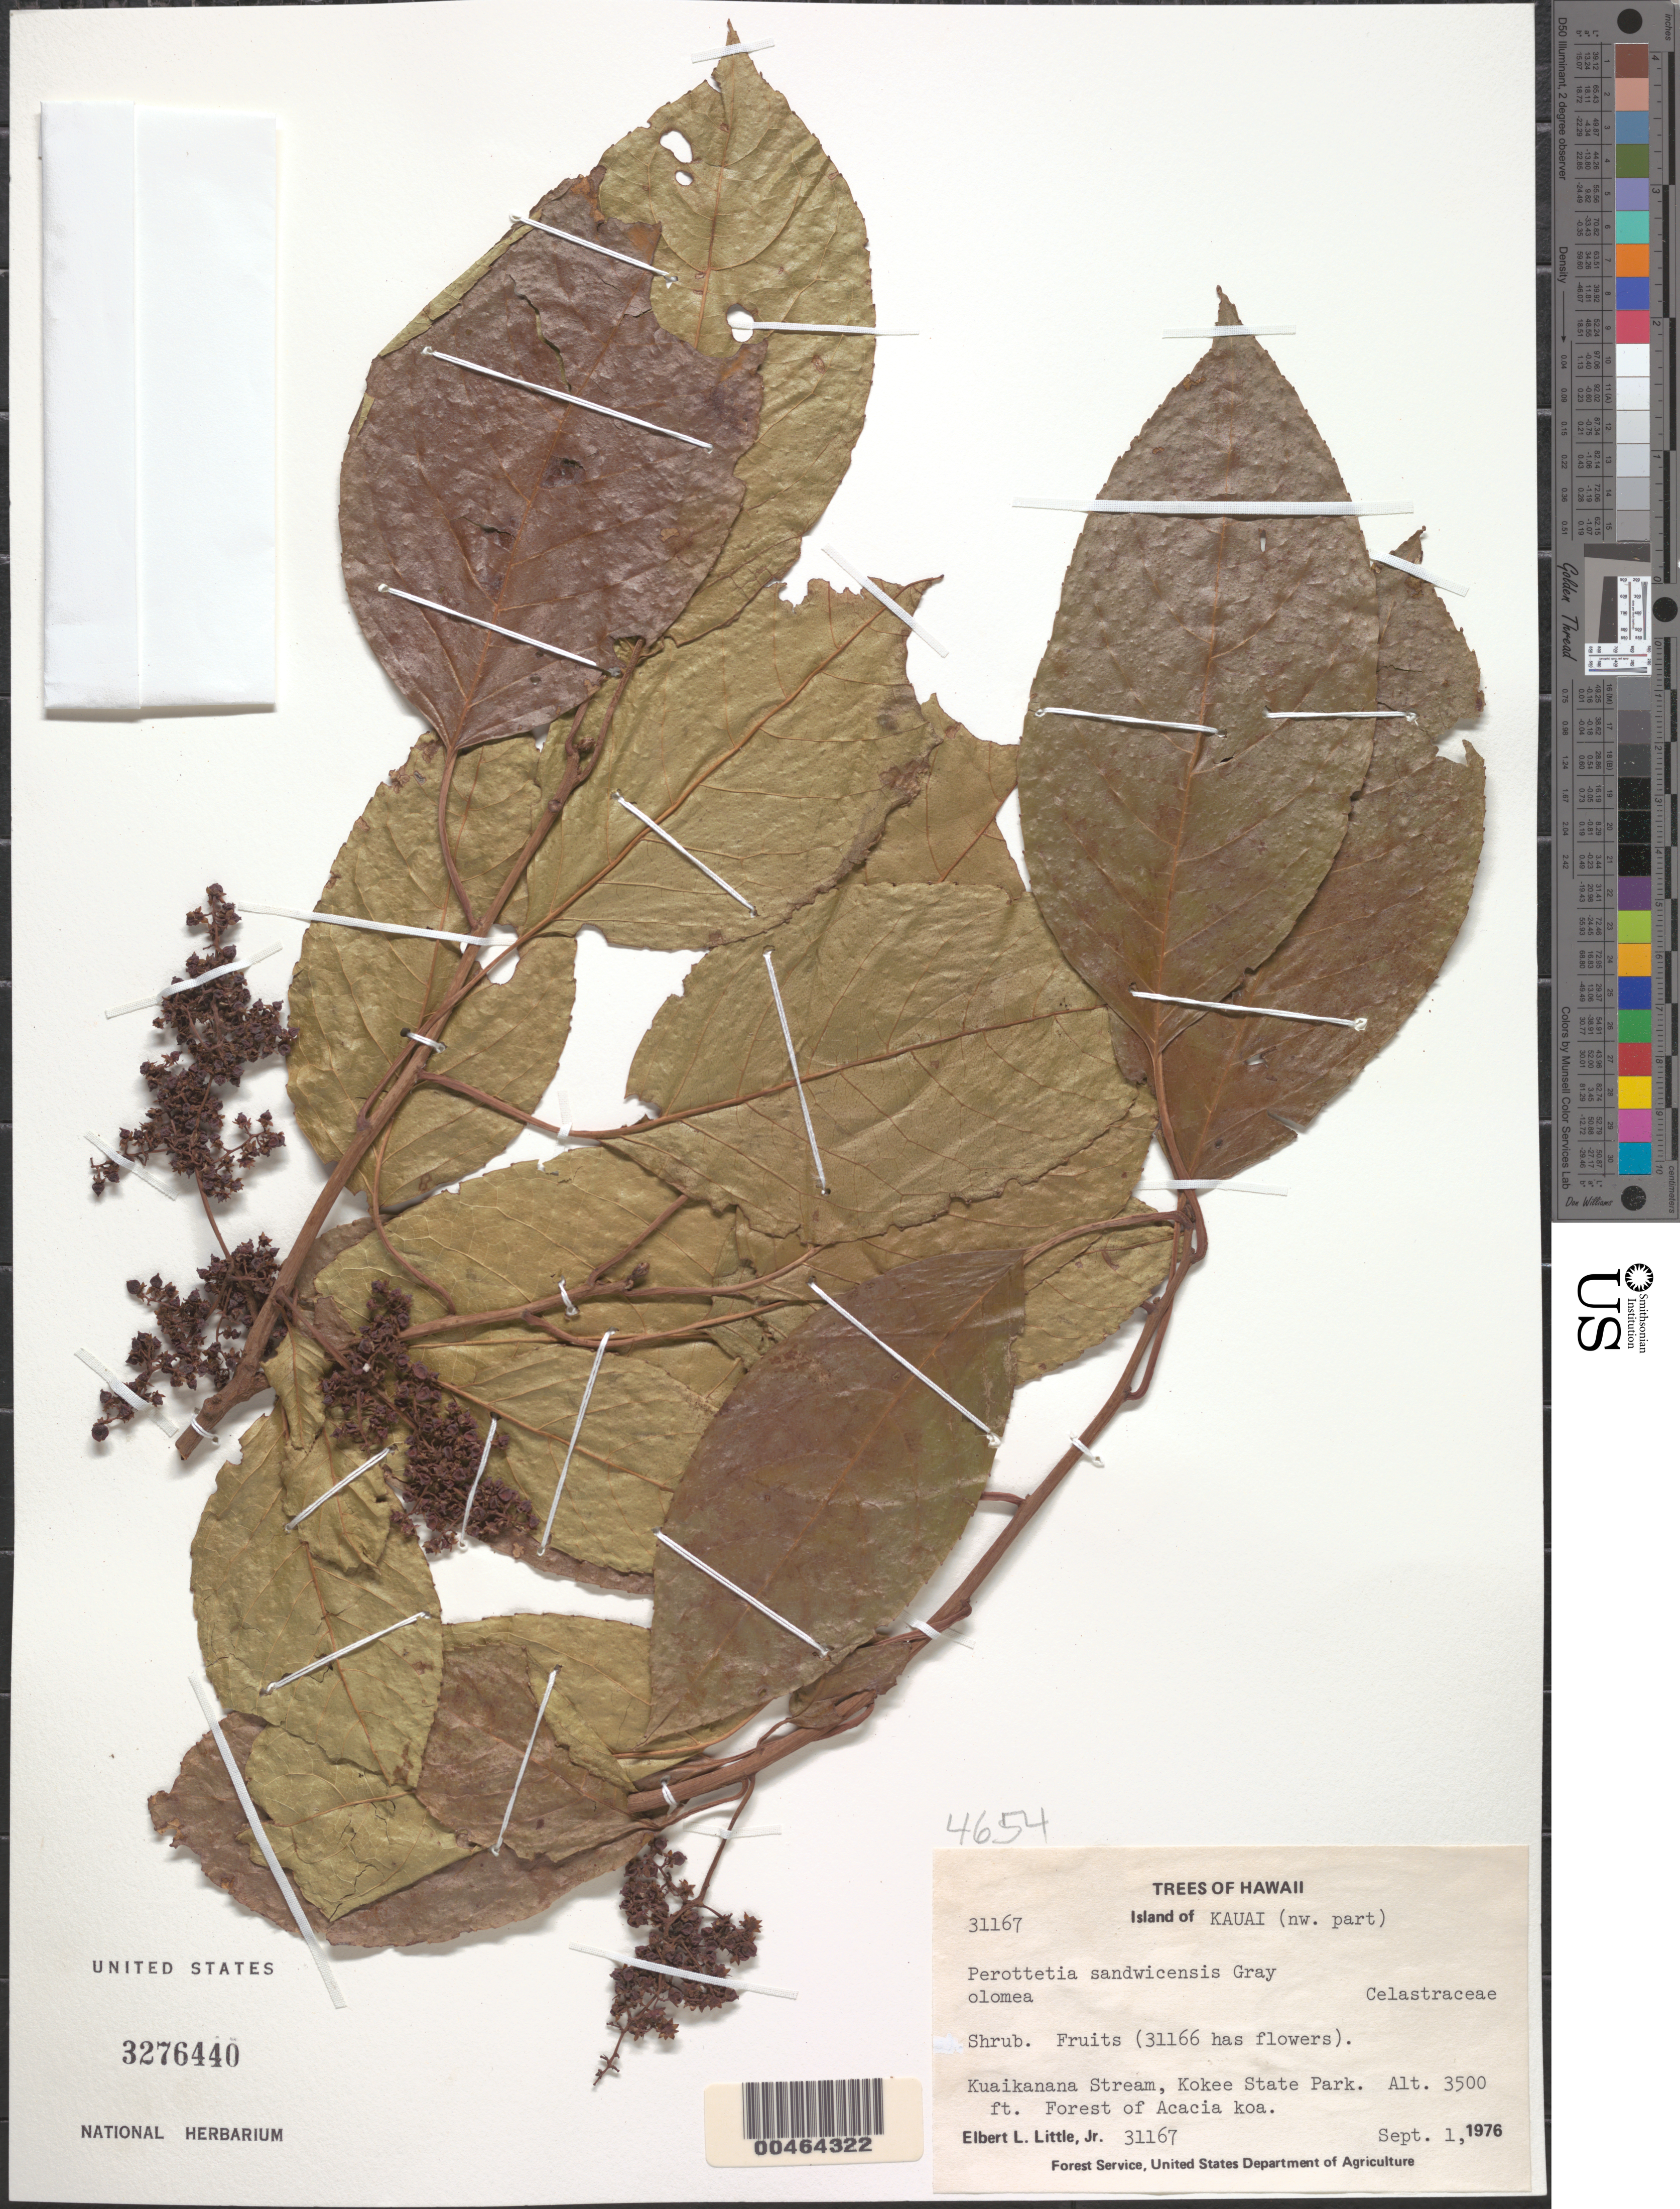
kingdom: Plantae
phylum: Tracheophyta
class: Magnoliopsida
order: Huerteales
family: Dipentodontaceae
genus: Perrottetia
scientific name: Perrottetia sandwicensis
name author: A. Gray in Wilkes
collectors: E. L. Little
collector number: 31167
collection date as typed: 1 Sep 1976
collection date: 1976-09-01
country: United States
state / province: Hawaii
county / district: Kauai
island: Kaua'i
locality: Kuaikanana Stream, Kokee State Park. NW part of Kauai.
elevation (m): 1067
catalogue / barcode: US 3276440